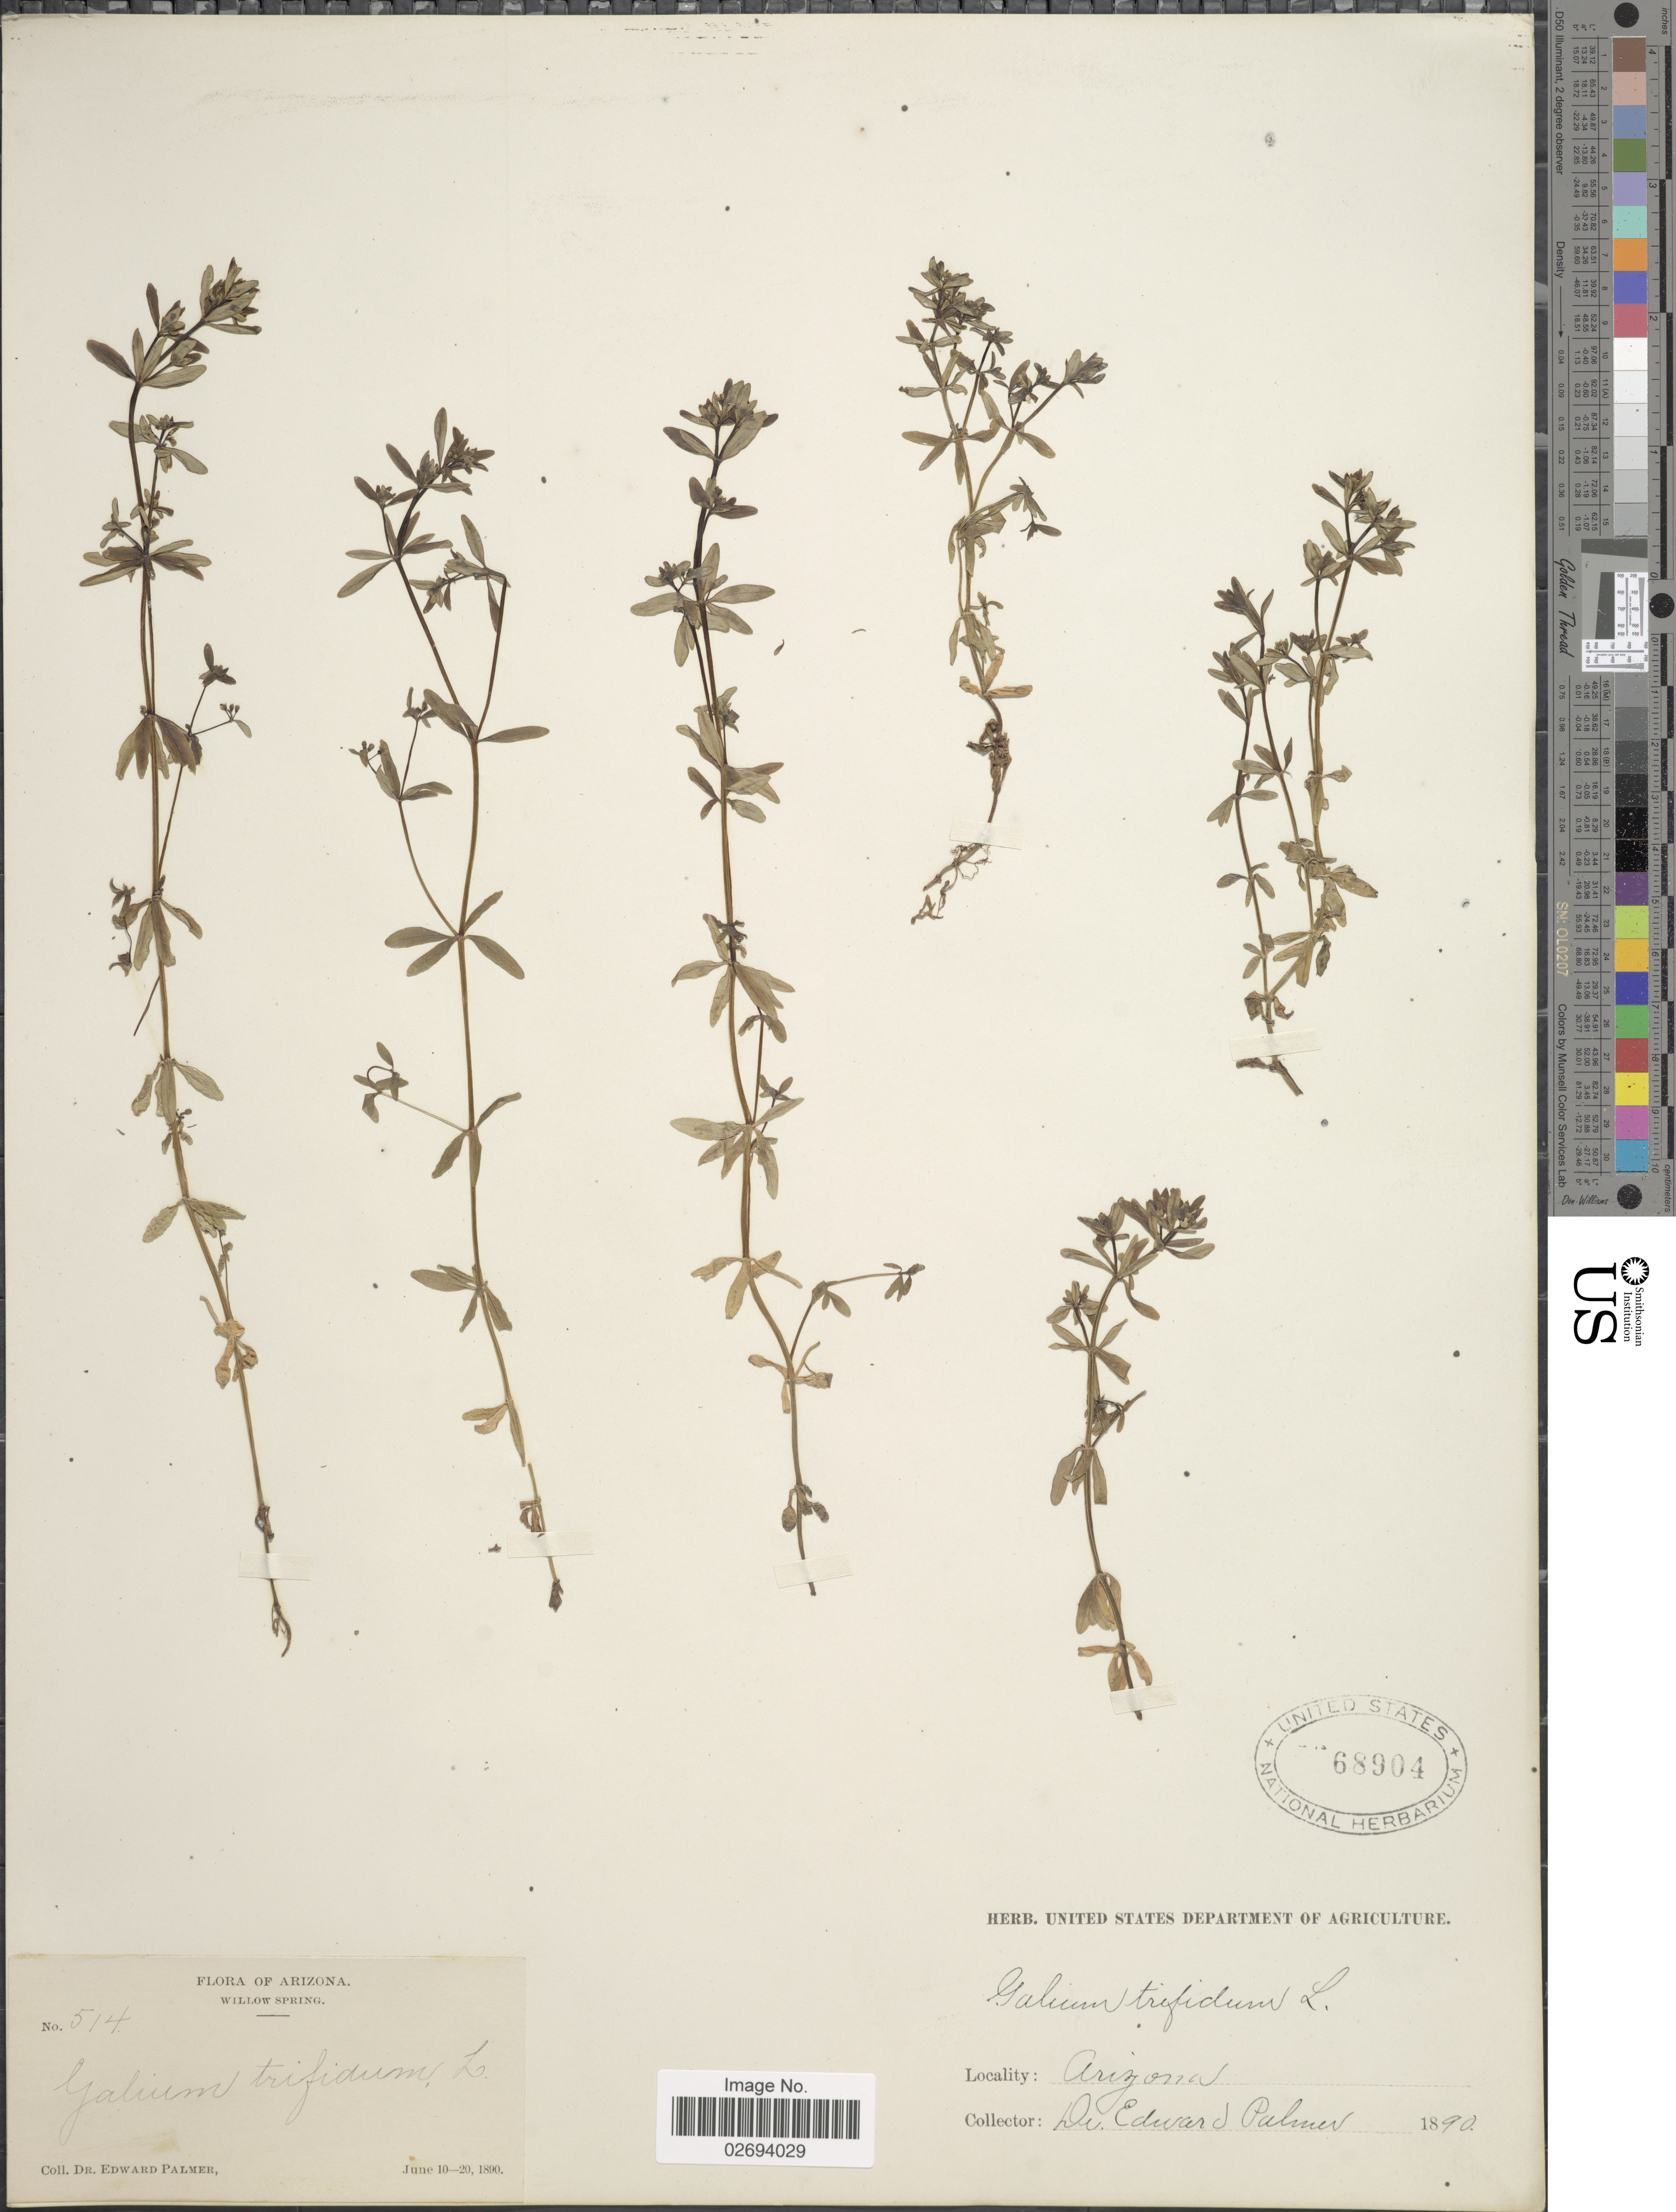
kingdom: Plantae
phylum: Tracheophyta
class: Magnoliopsida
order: Gentianales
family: Rubiaceae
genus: Galium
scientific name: Galium trifidum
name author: L.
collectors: E. Palmer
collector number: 514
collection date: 1890-06-10/1890-06-20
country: United States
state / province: Arizona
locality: Willow Spring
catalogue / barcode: US 68904